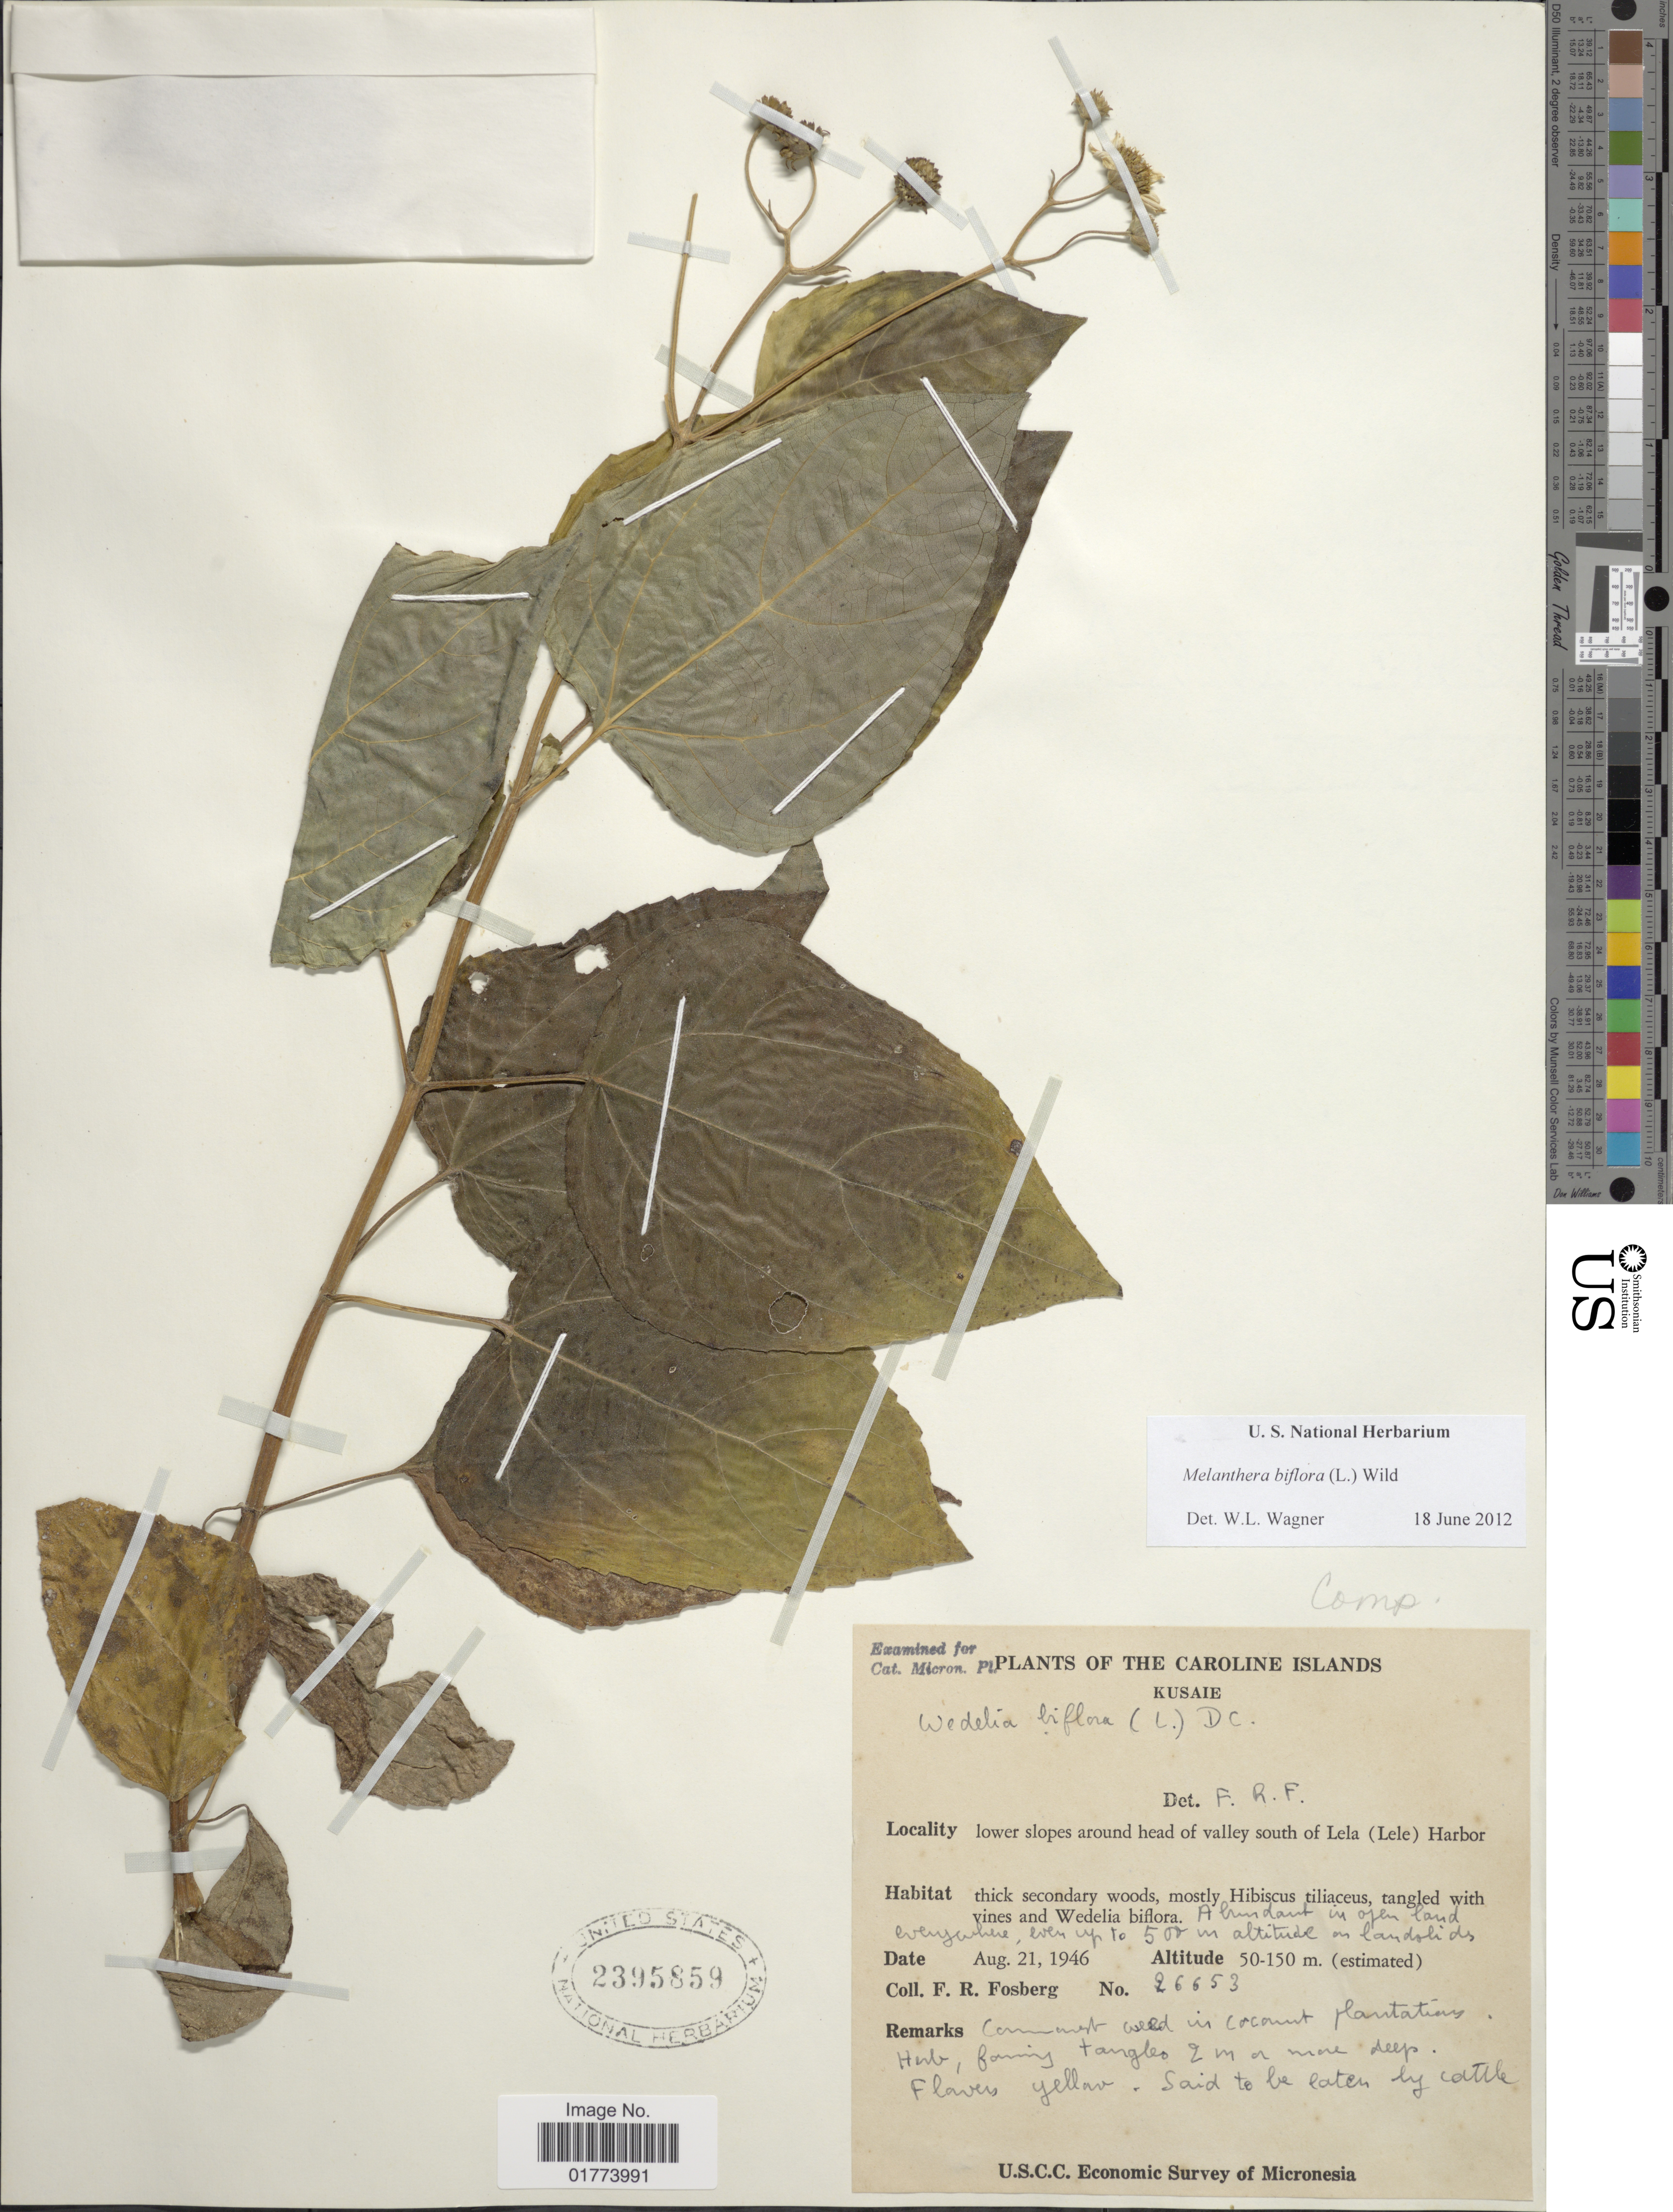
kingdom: Plantae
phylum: Tracheophyta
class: Magnoliopsida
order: Asterales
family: Asteraceae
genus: Wollastonia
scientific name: Wollastonia biflora var. biflora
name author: (L.) DC.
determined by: Wagner, W. L., (BOT), Smithsonian Institution - National Museum of Natural History (UNITED STATES)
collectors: F. R. Fosberg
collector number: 26653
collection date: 1946-08-21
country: Micronesia, Federated States of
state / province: Kosrae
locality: Caroline Islands, Kusaie, lower slopes around head of valley south of Lela (Lela) Harbor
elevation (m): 50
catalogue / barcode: US 2395859